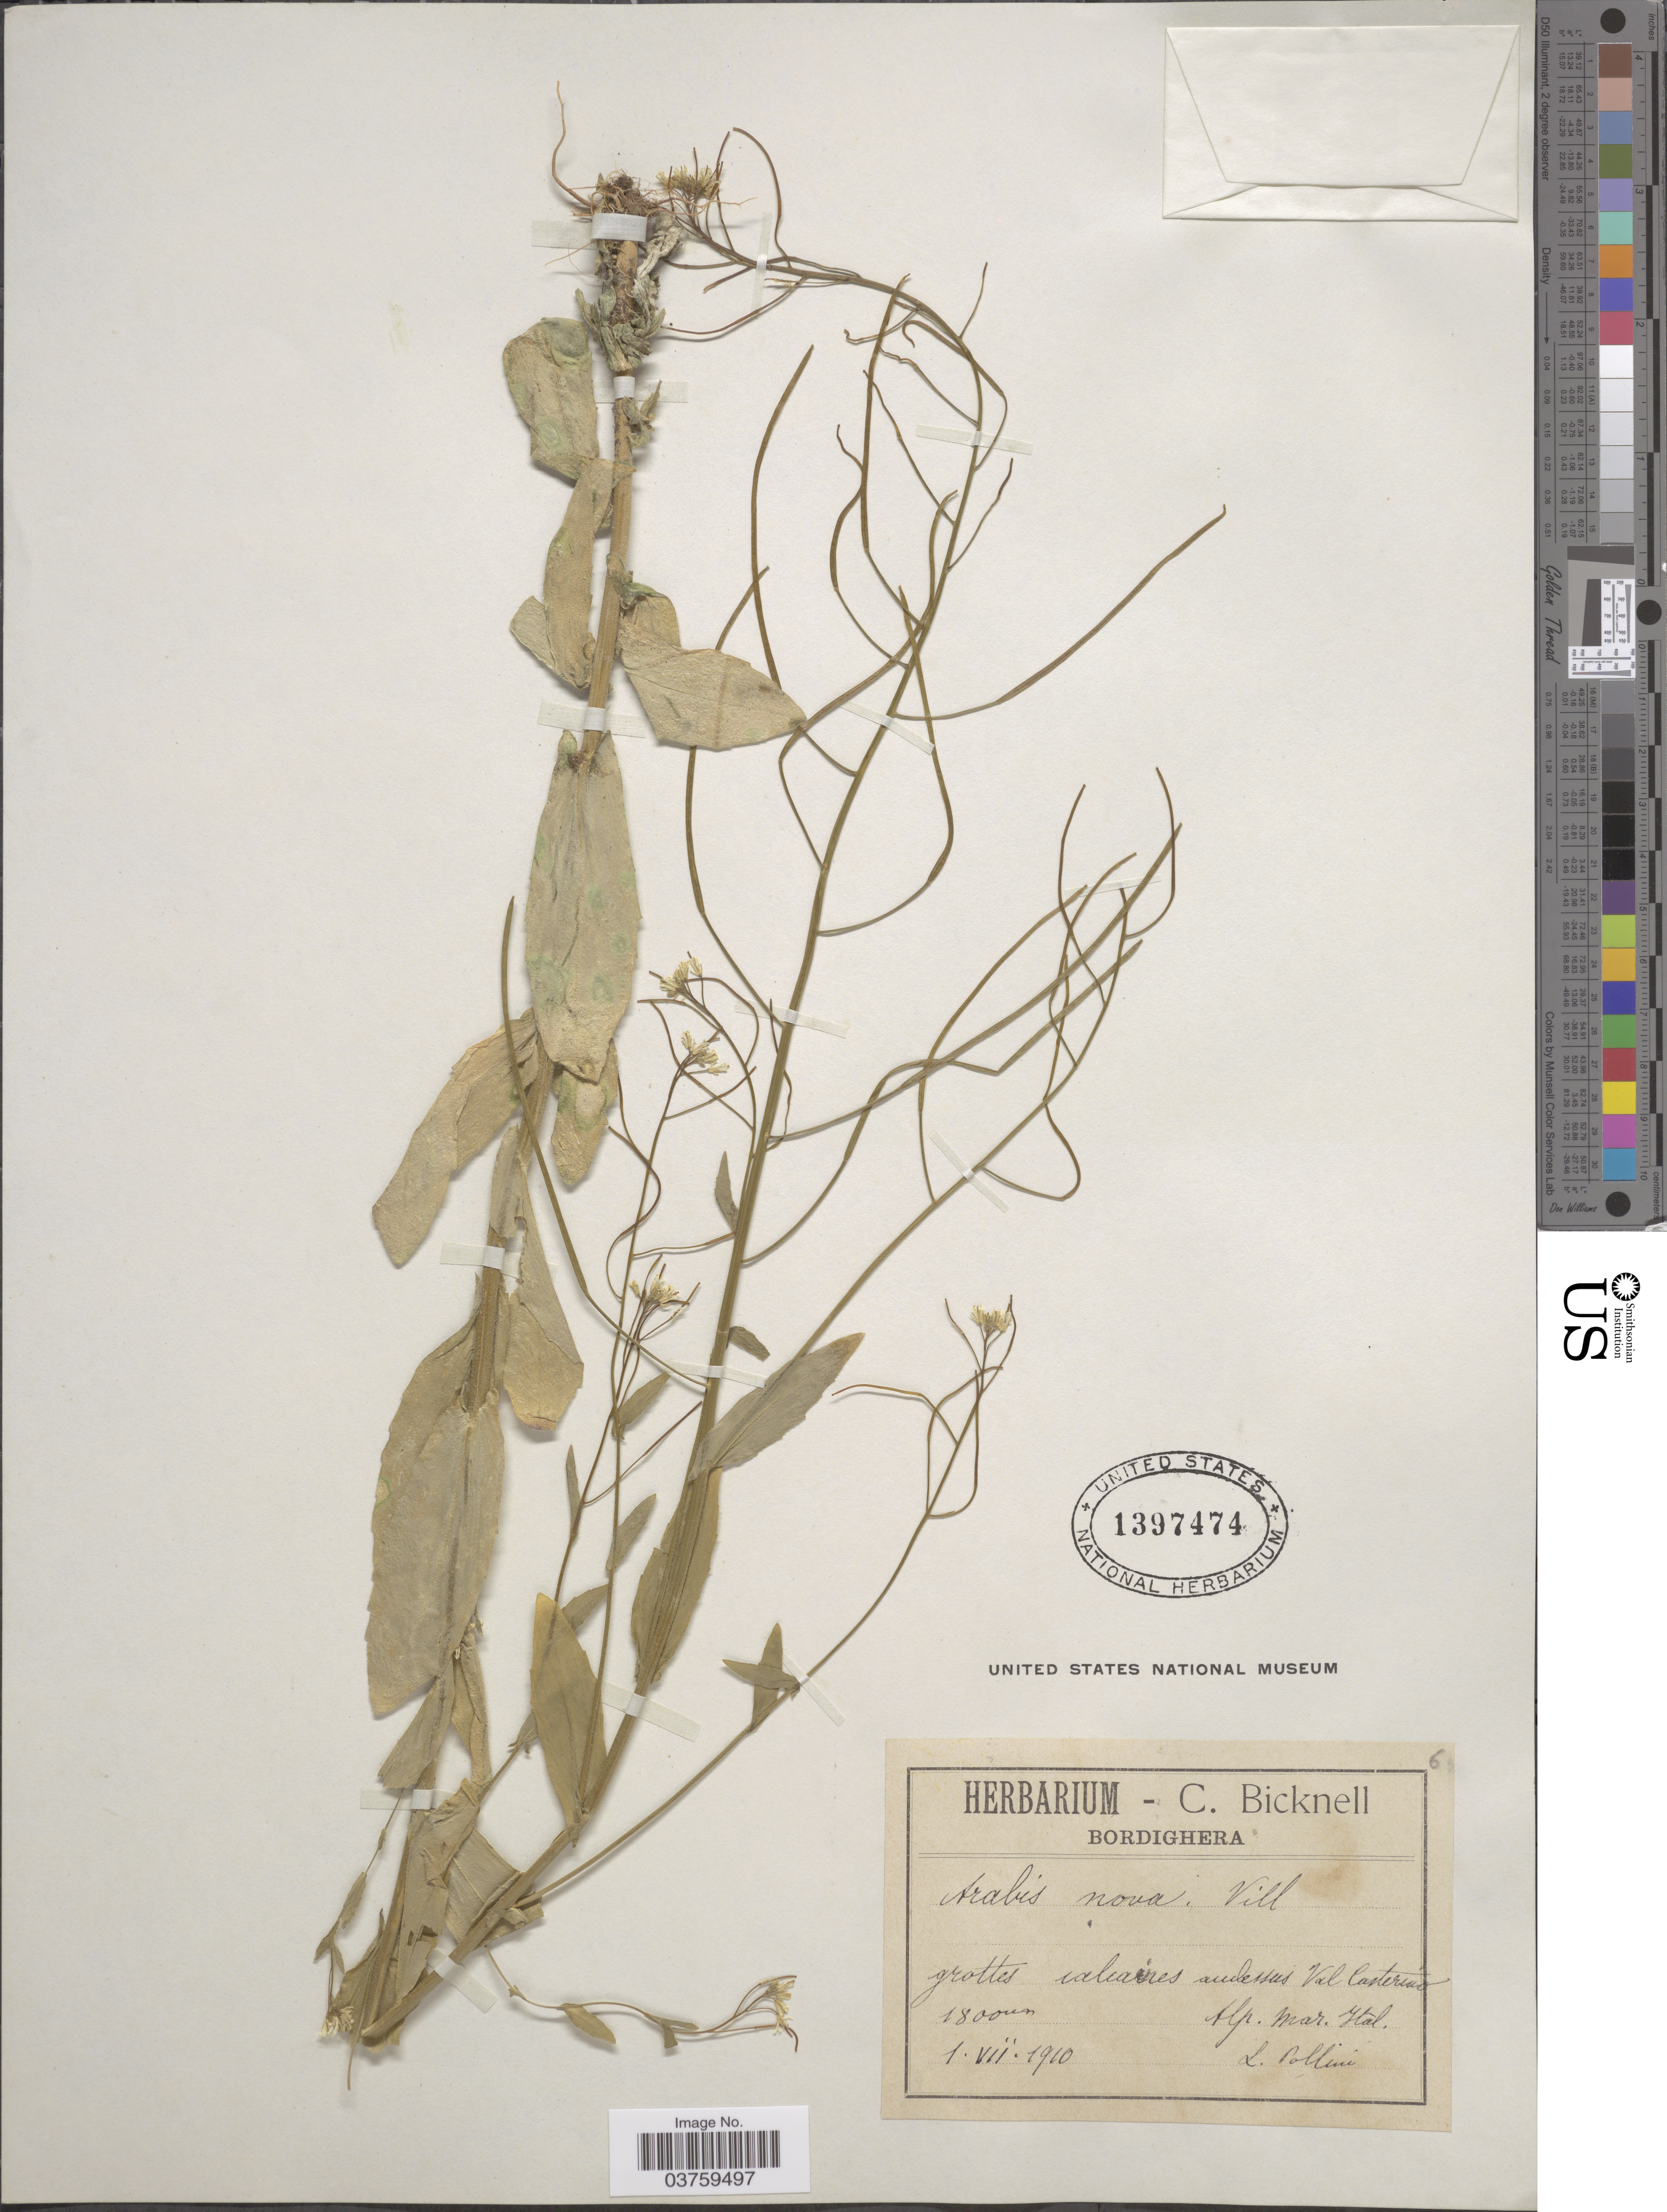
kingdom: Plantae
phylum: Tracheophyta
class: Magnoliopsida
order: Brassicales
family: Brassicaceae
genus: Arabis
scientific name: Arabis nova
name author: Vill.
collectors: L. Pollini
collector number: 6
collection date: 1910-07-01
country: Italy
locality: Bordighera. grottes calcires audessus Val Casterino Alp. Mar. Ital.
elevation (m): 1800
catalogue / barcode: US 1397474